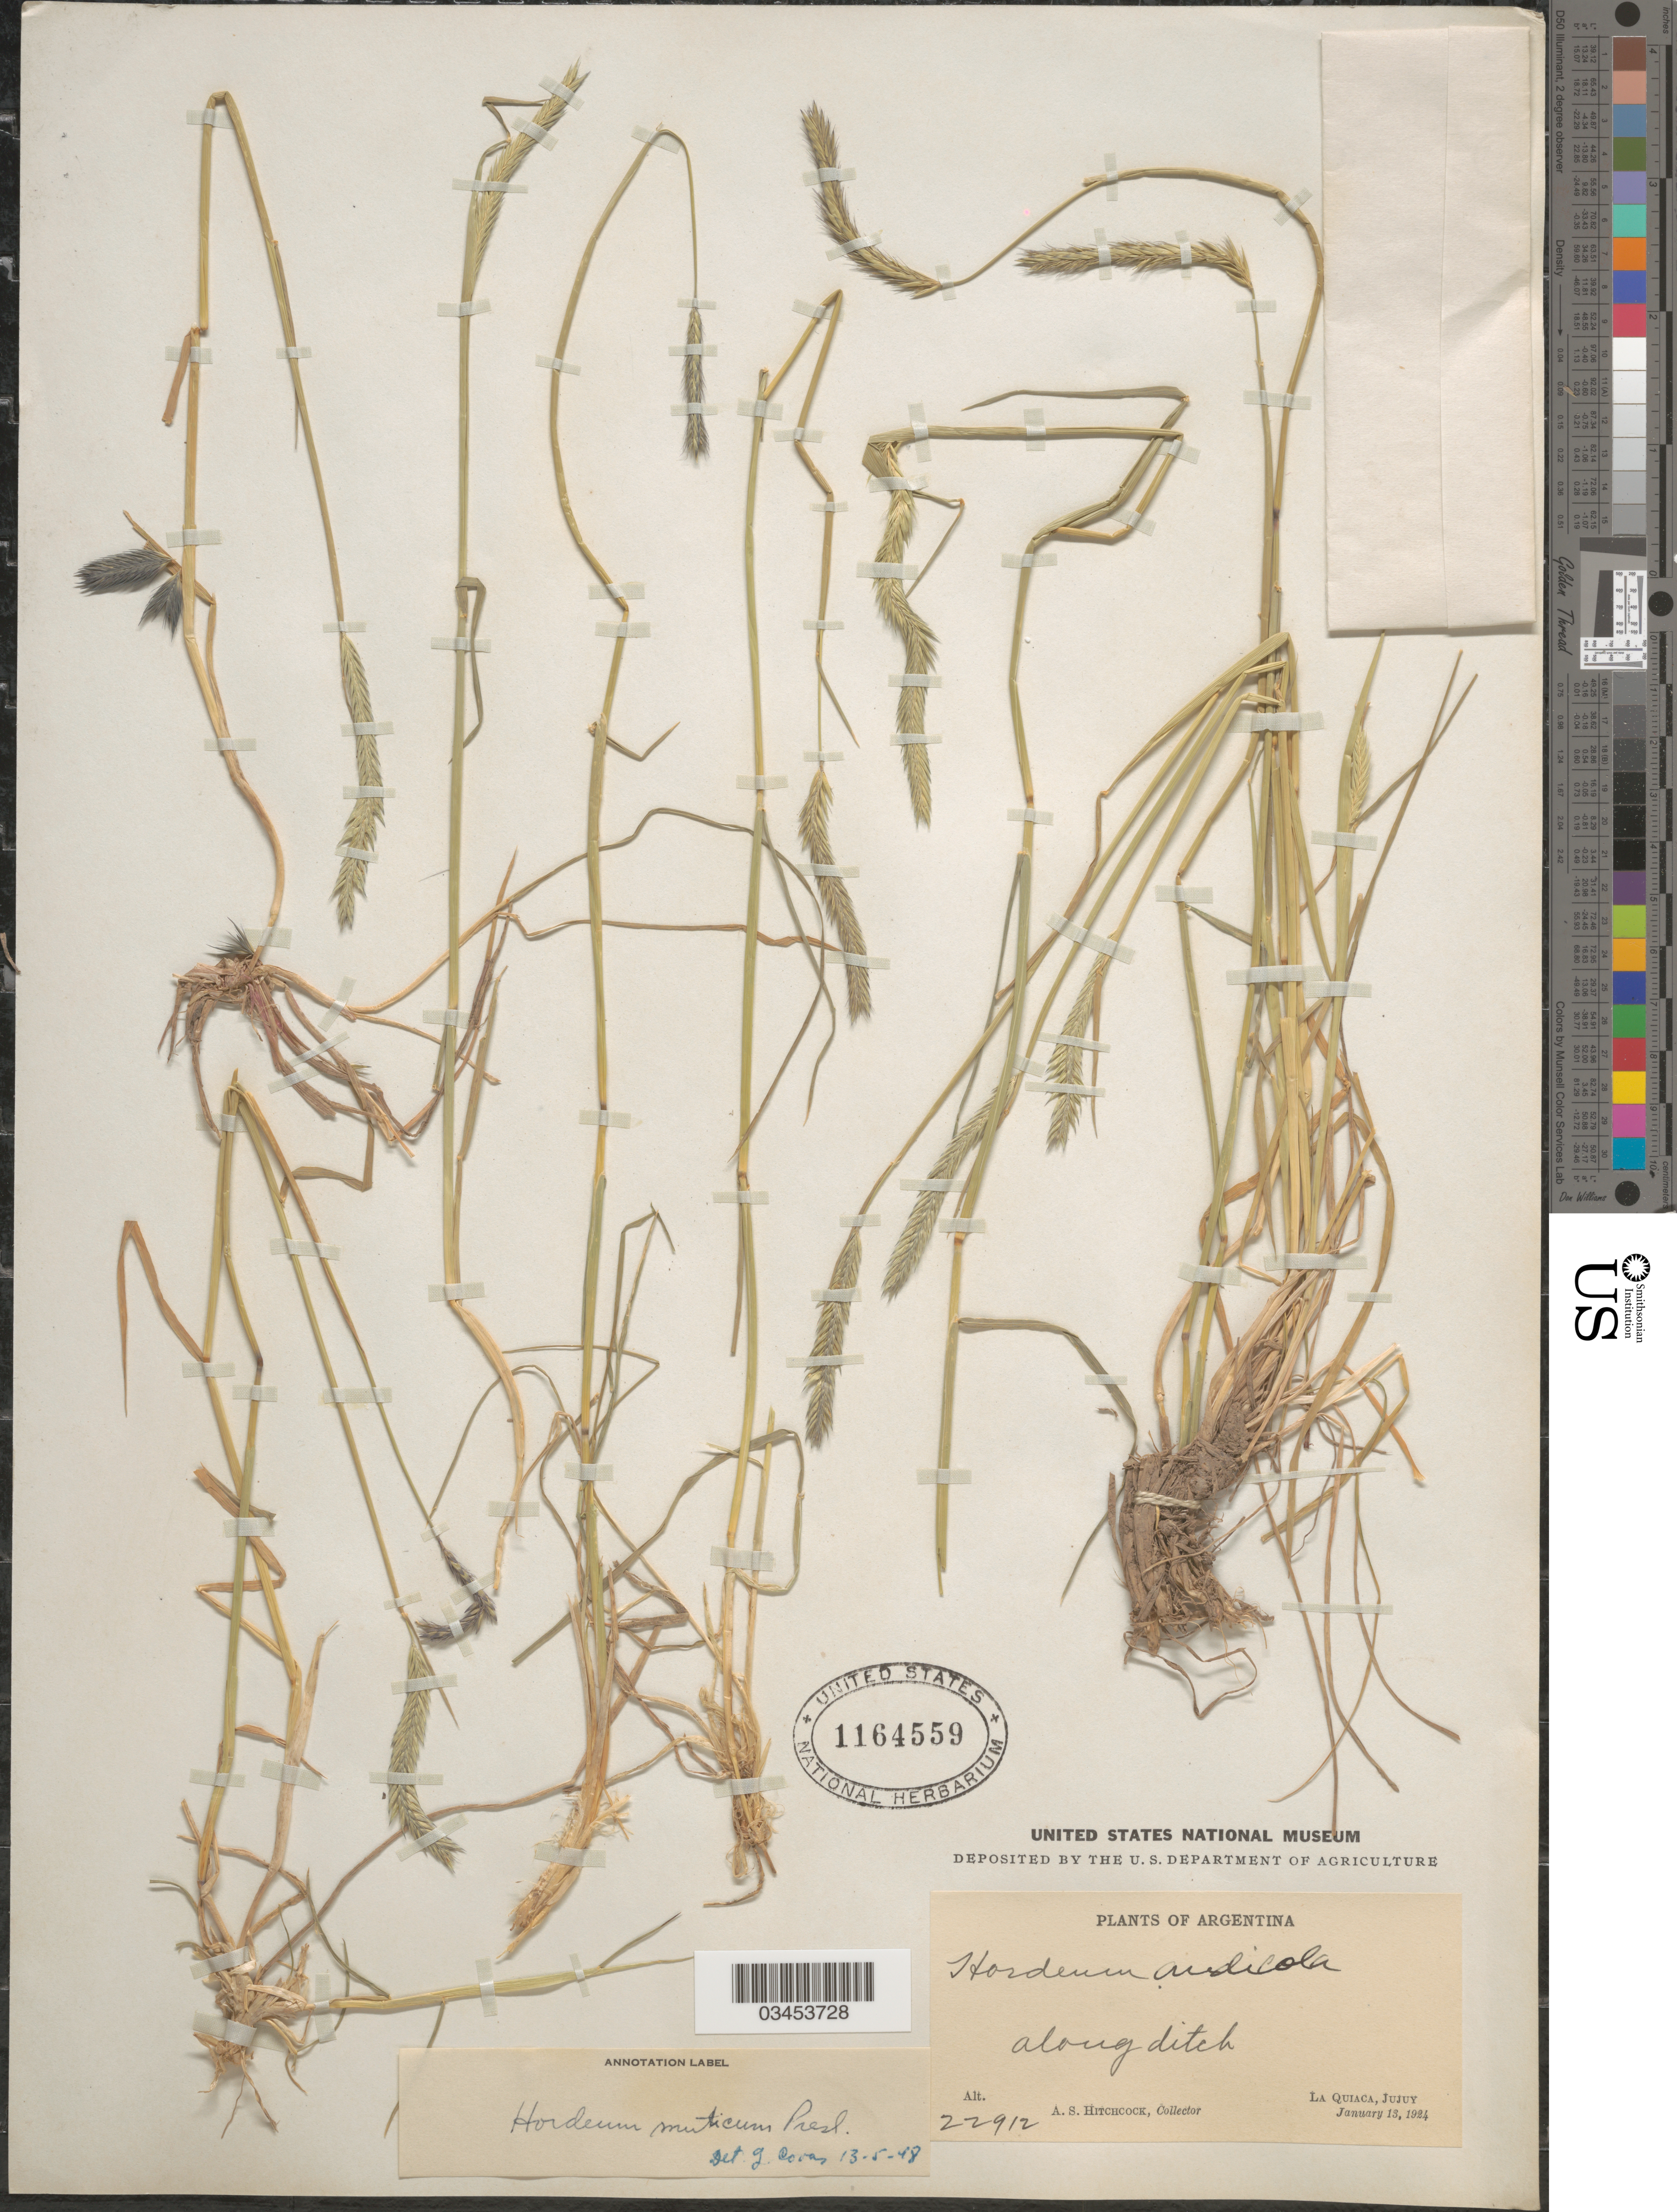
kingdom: Plantae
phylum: Tracheophyta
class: Liliopsida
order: Poales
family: Poaceae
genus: Hordeum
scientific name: Hordeum muticum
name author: J. Presl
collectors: A. S. Hitchcock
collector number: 22912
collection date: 1924-01-13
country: Argentina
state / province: Jujuy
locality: Along ditch La Quiaca.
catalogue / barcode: US 1164559